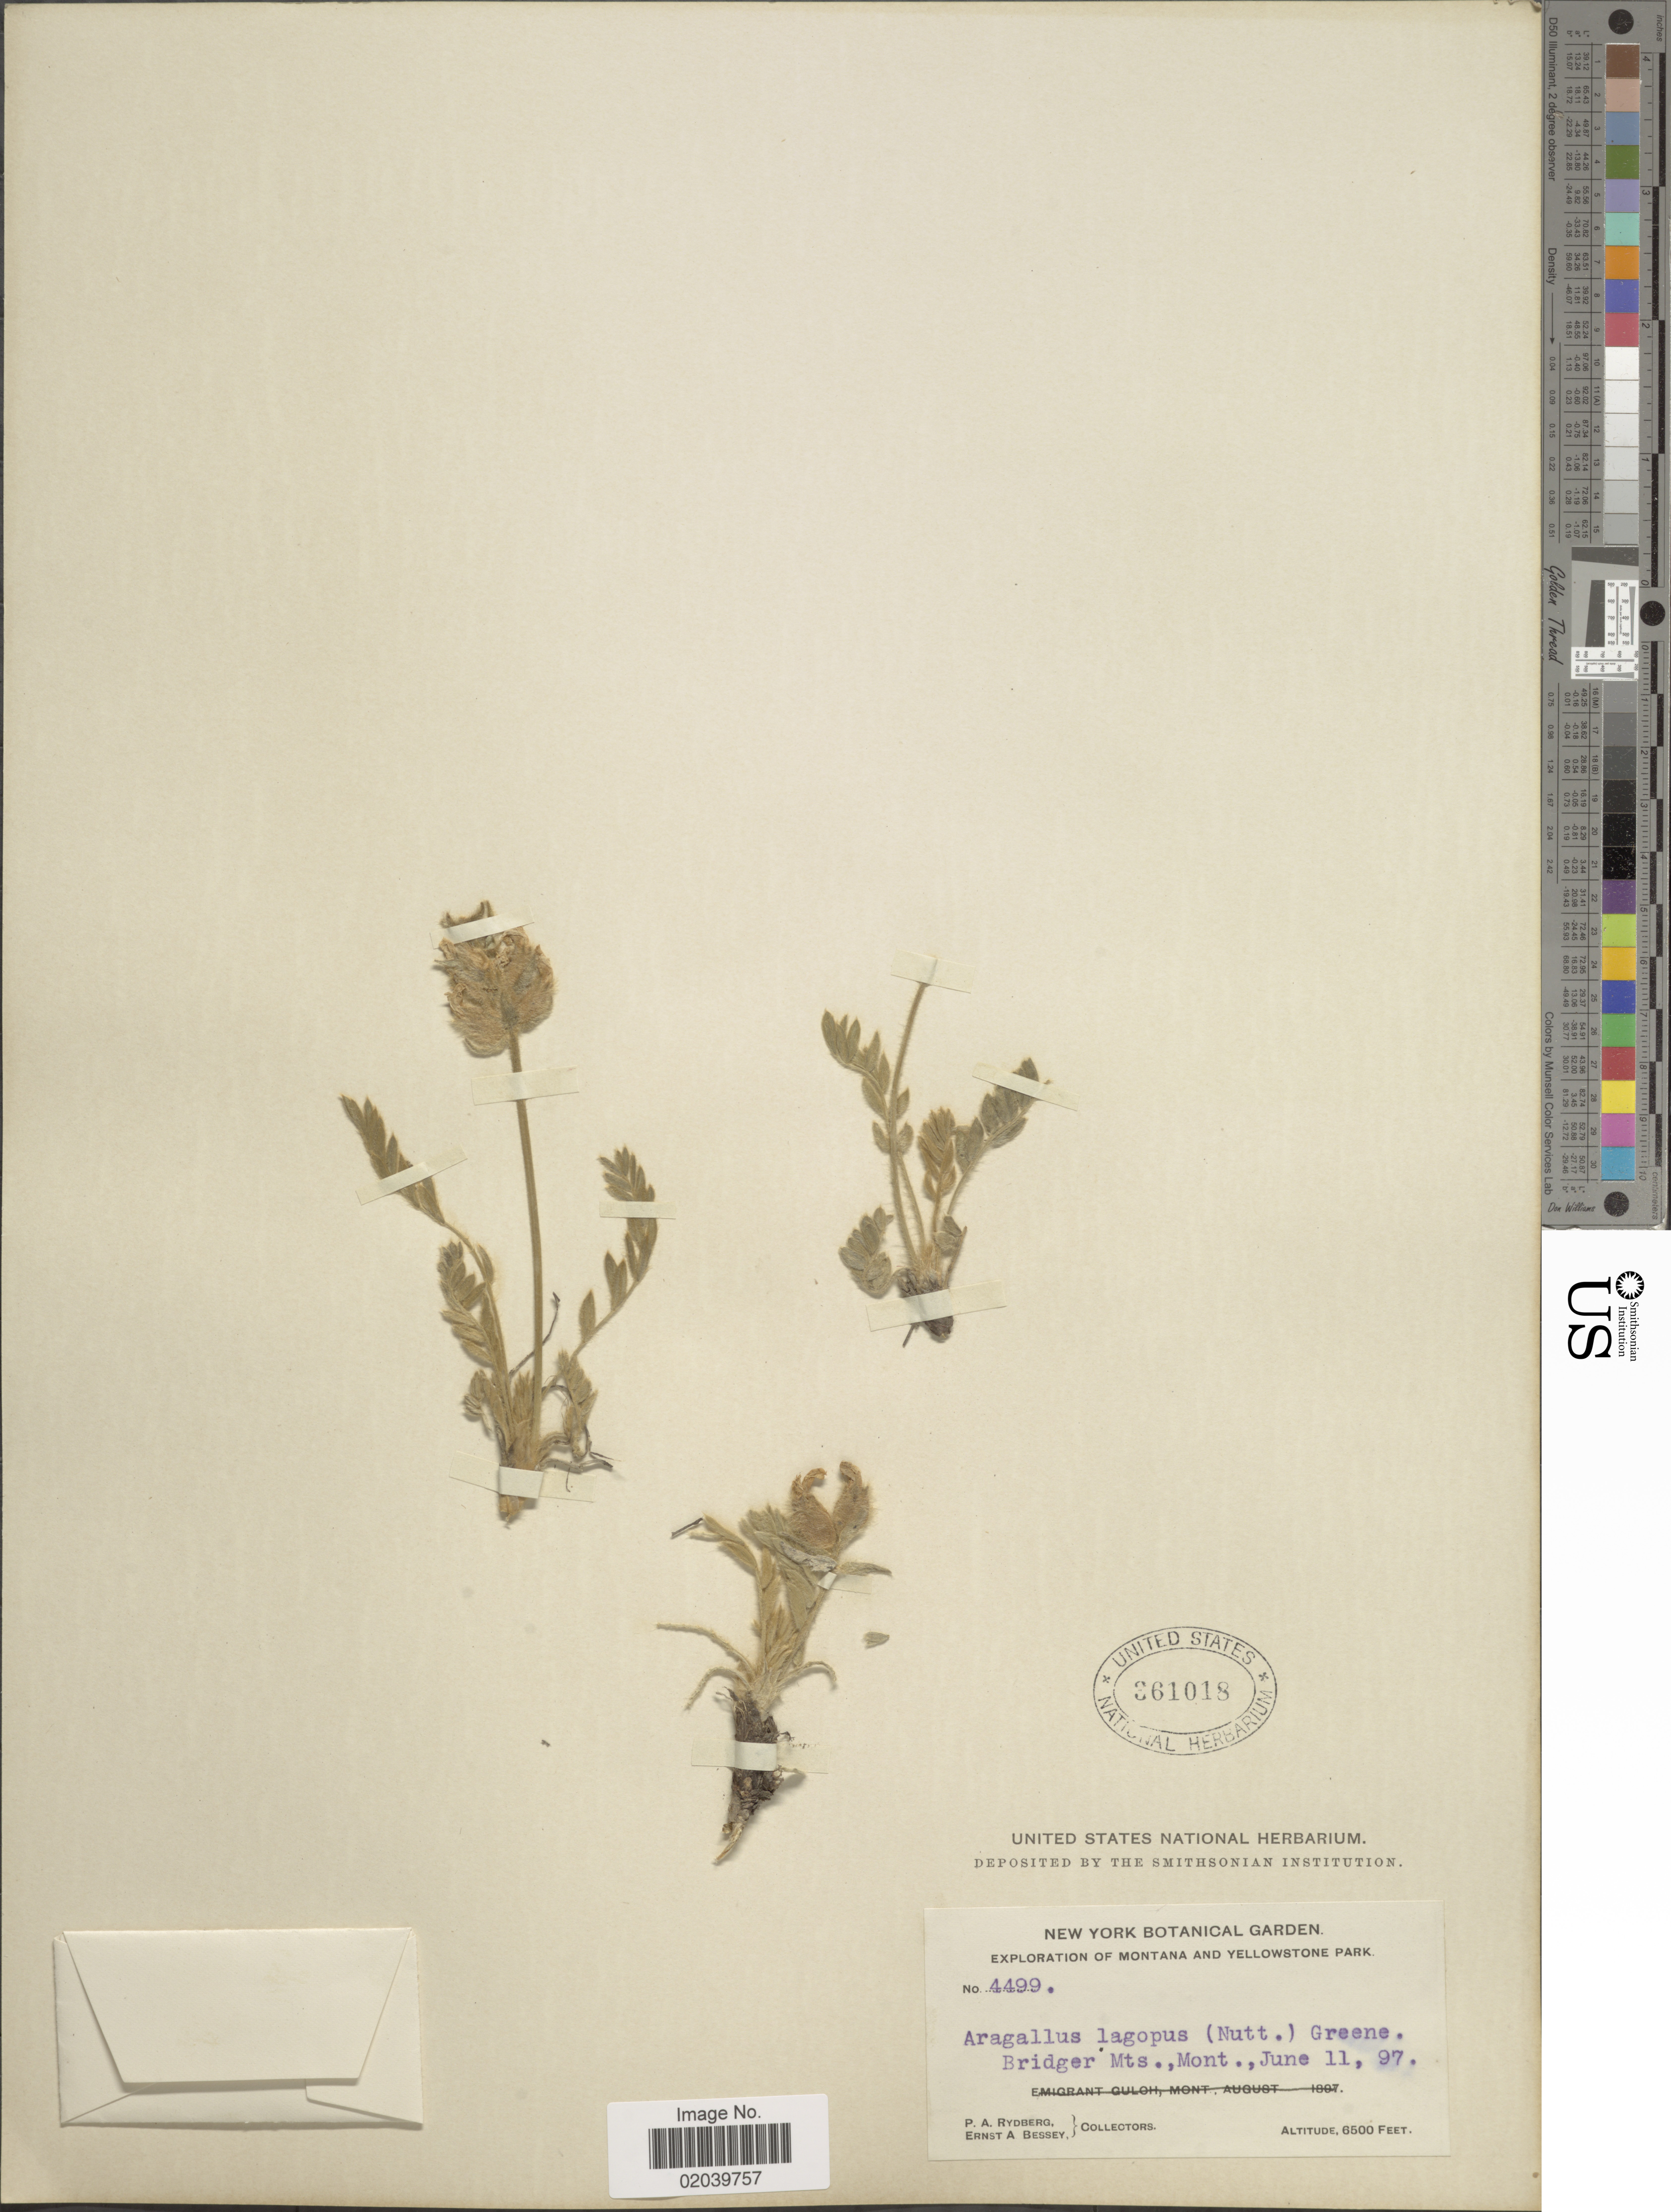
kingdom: Plantae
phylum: Tracheophyta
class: Magnoliopsida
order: Fabales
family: Fabaceae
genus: Oxytropis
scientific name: Oxytropis lagopus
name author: Nutt.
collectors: P. A. Rydberg & E. A. Bessey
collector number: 4499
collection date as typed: Transcribed d/m/y: 11/6/97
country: United States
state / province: Montana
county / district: Gallatin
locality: Bridger Mts., Mont.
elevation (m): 1981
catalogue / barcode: US 361018